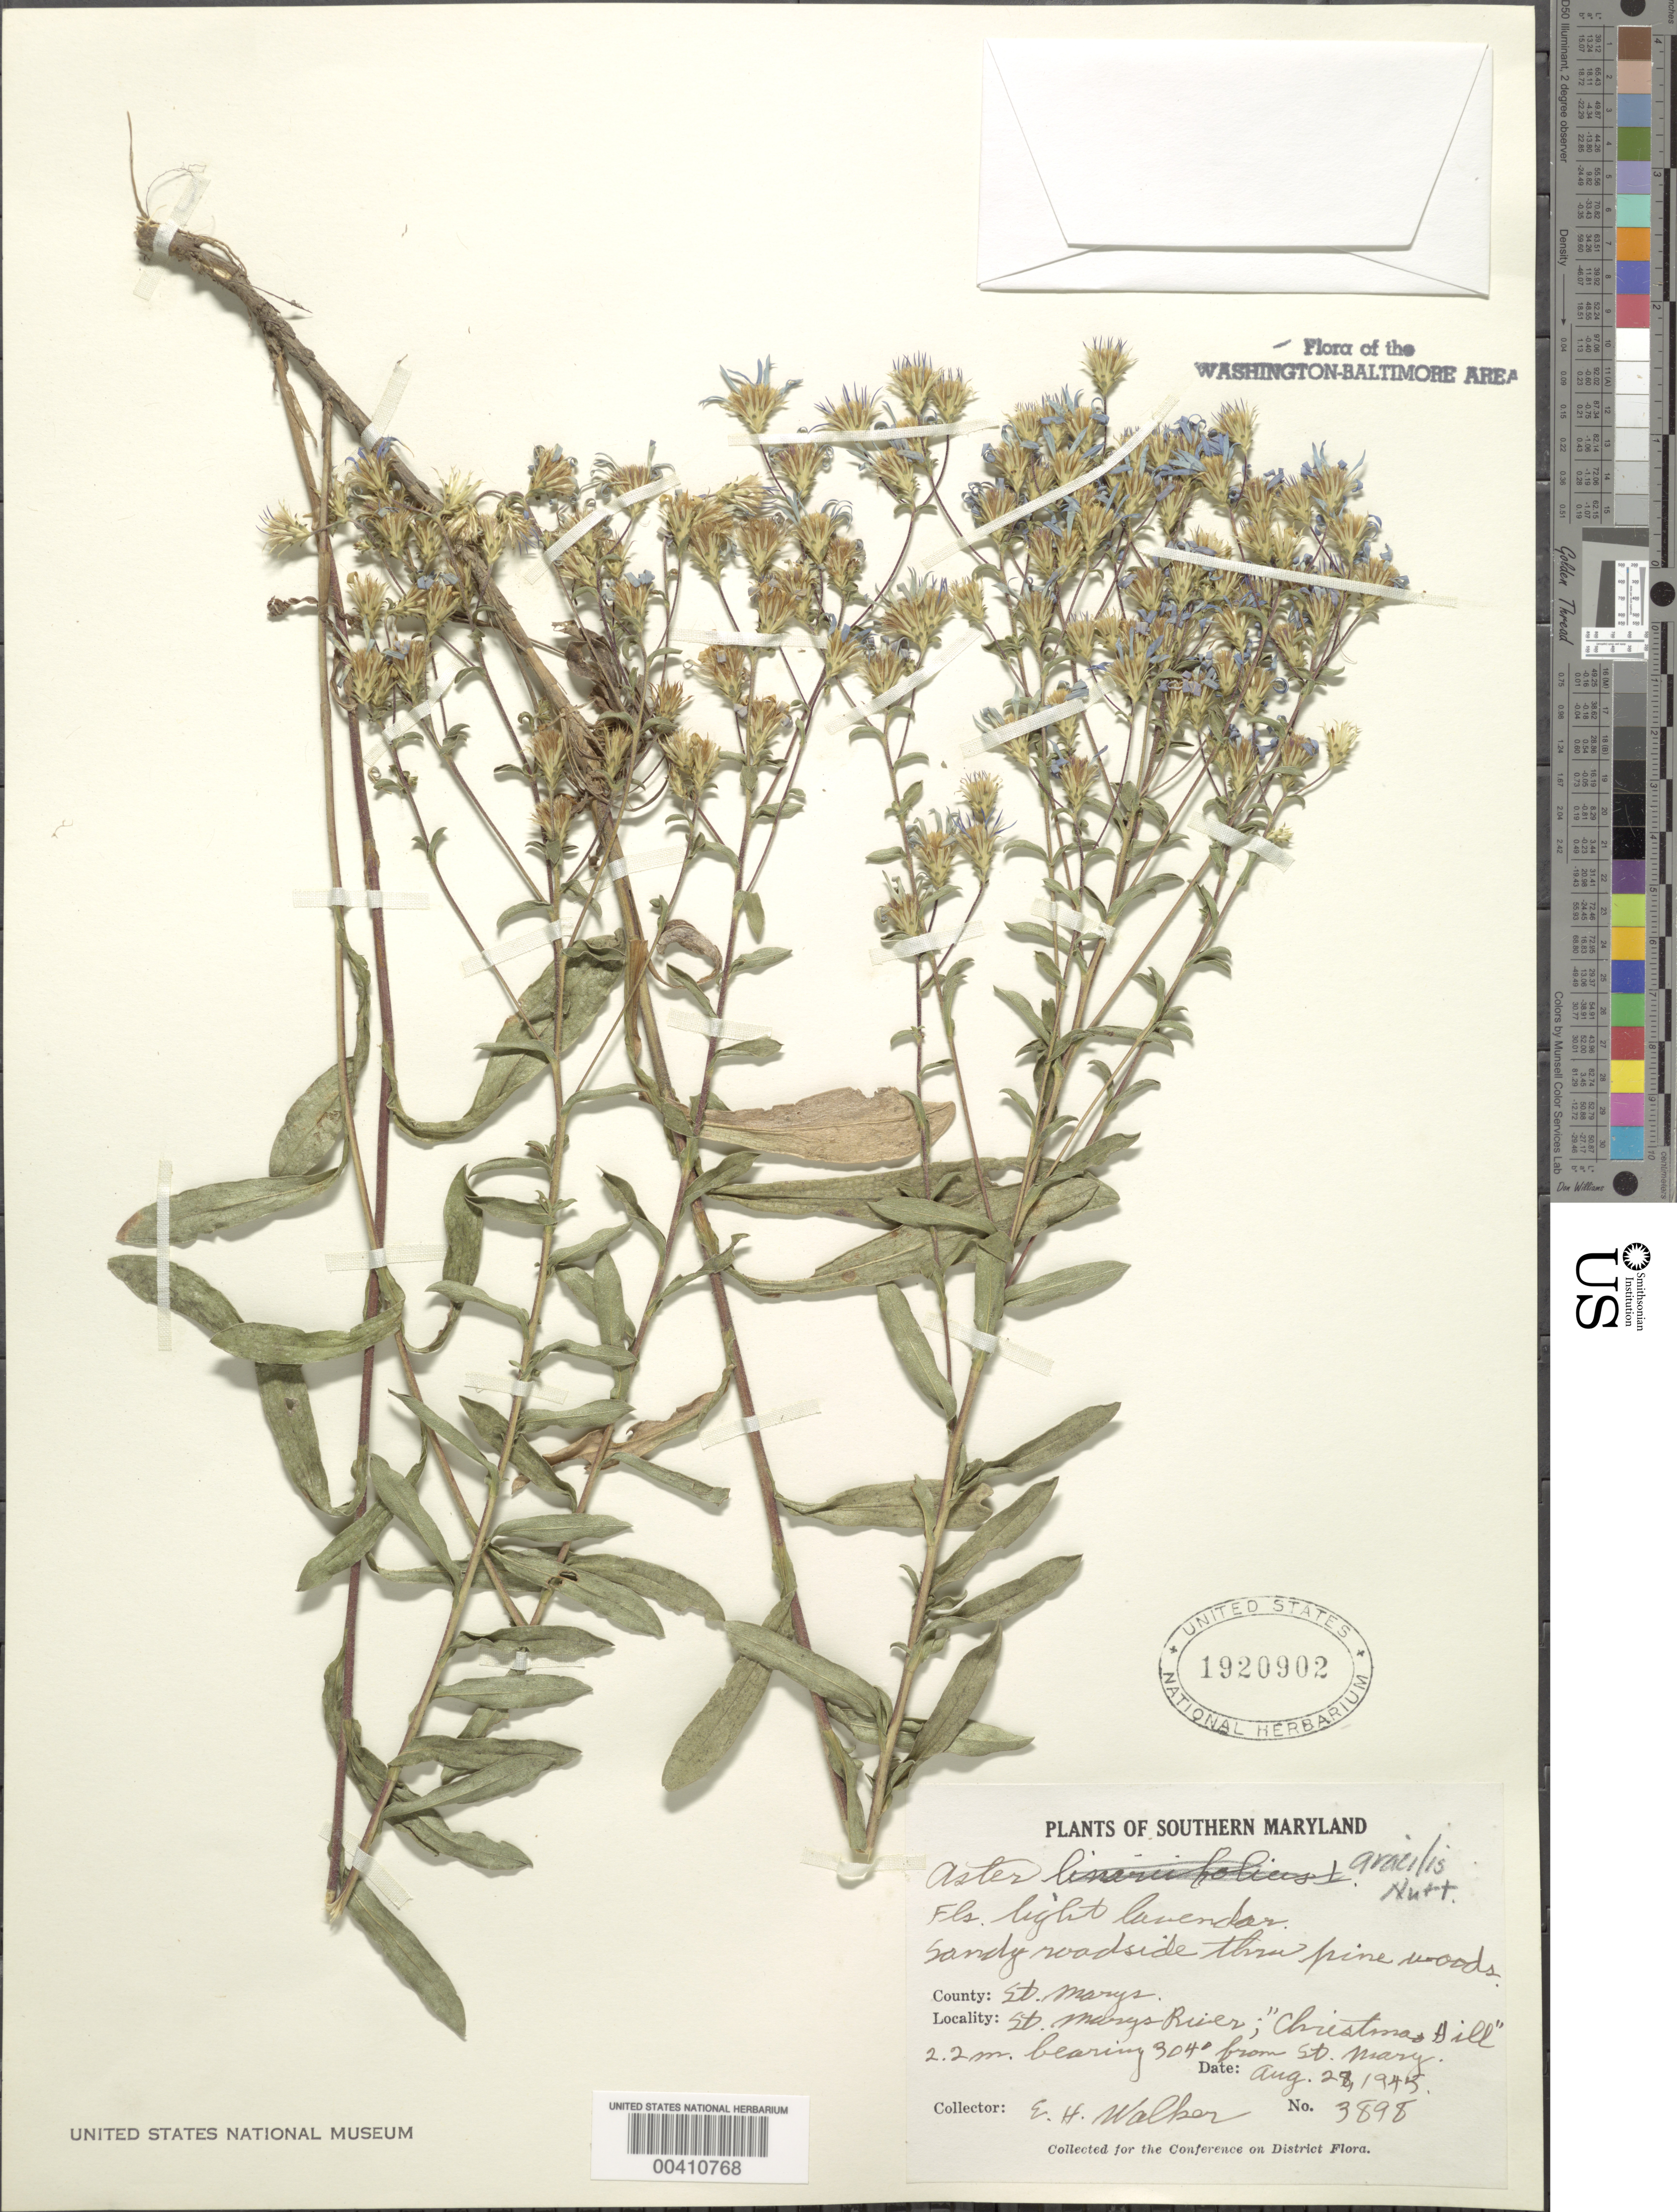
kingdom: Plantae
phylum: Tracheophyta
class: Magnoliopsida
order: Asterales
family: Asteraceae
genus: Eurybia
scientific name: Eurybia compacta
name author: G.L. Nesom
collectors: E. H. Walker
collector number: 3898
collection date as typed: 28 Aug 1945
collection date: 1945-08-28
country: United States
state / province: Maryland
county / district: St. Mary's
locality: Christmas Hill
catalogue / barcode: US 1920902